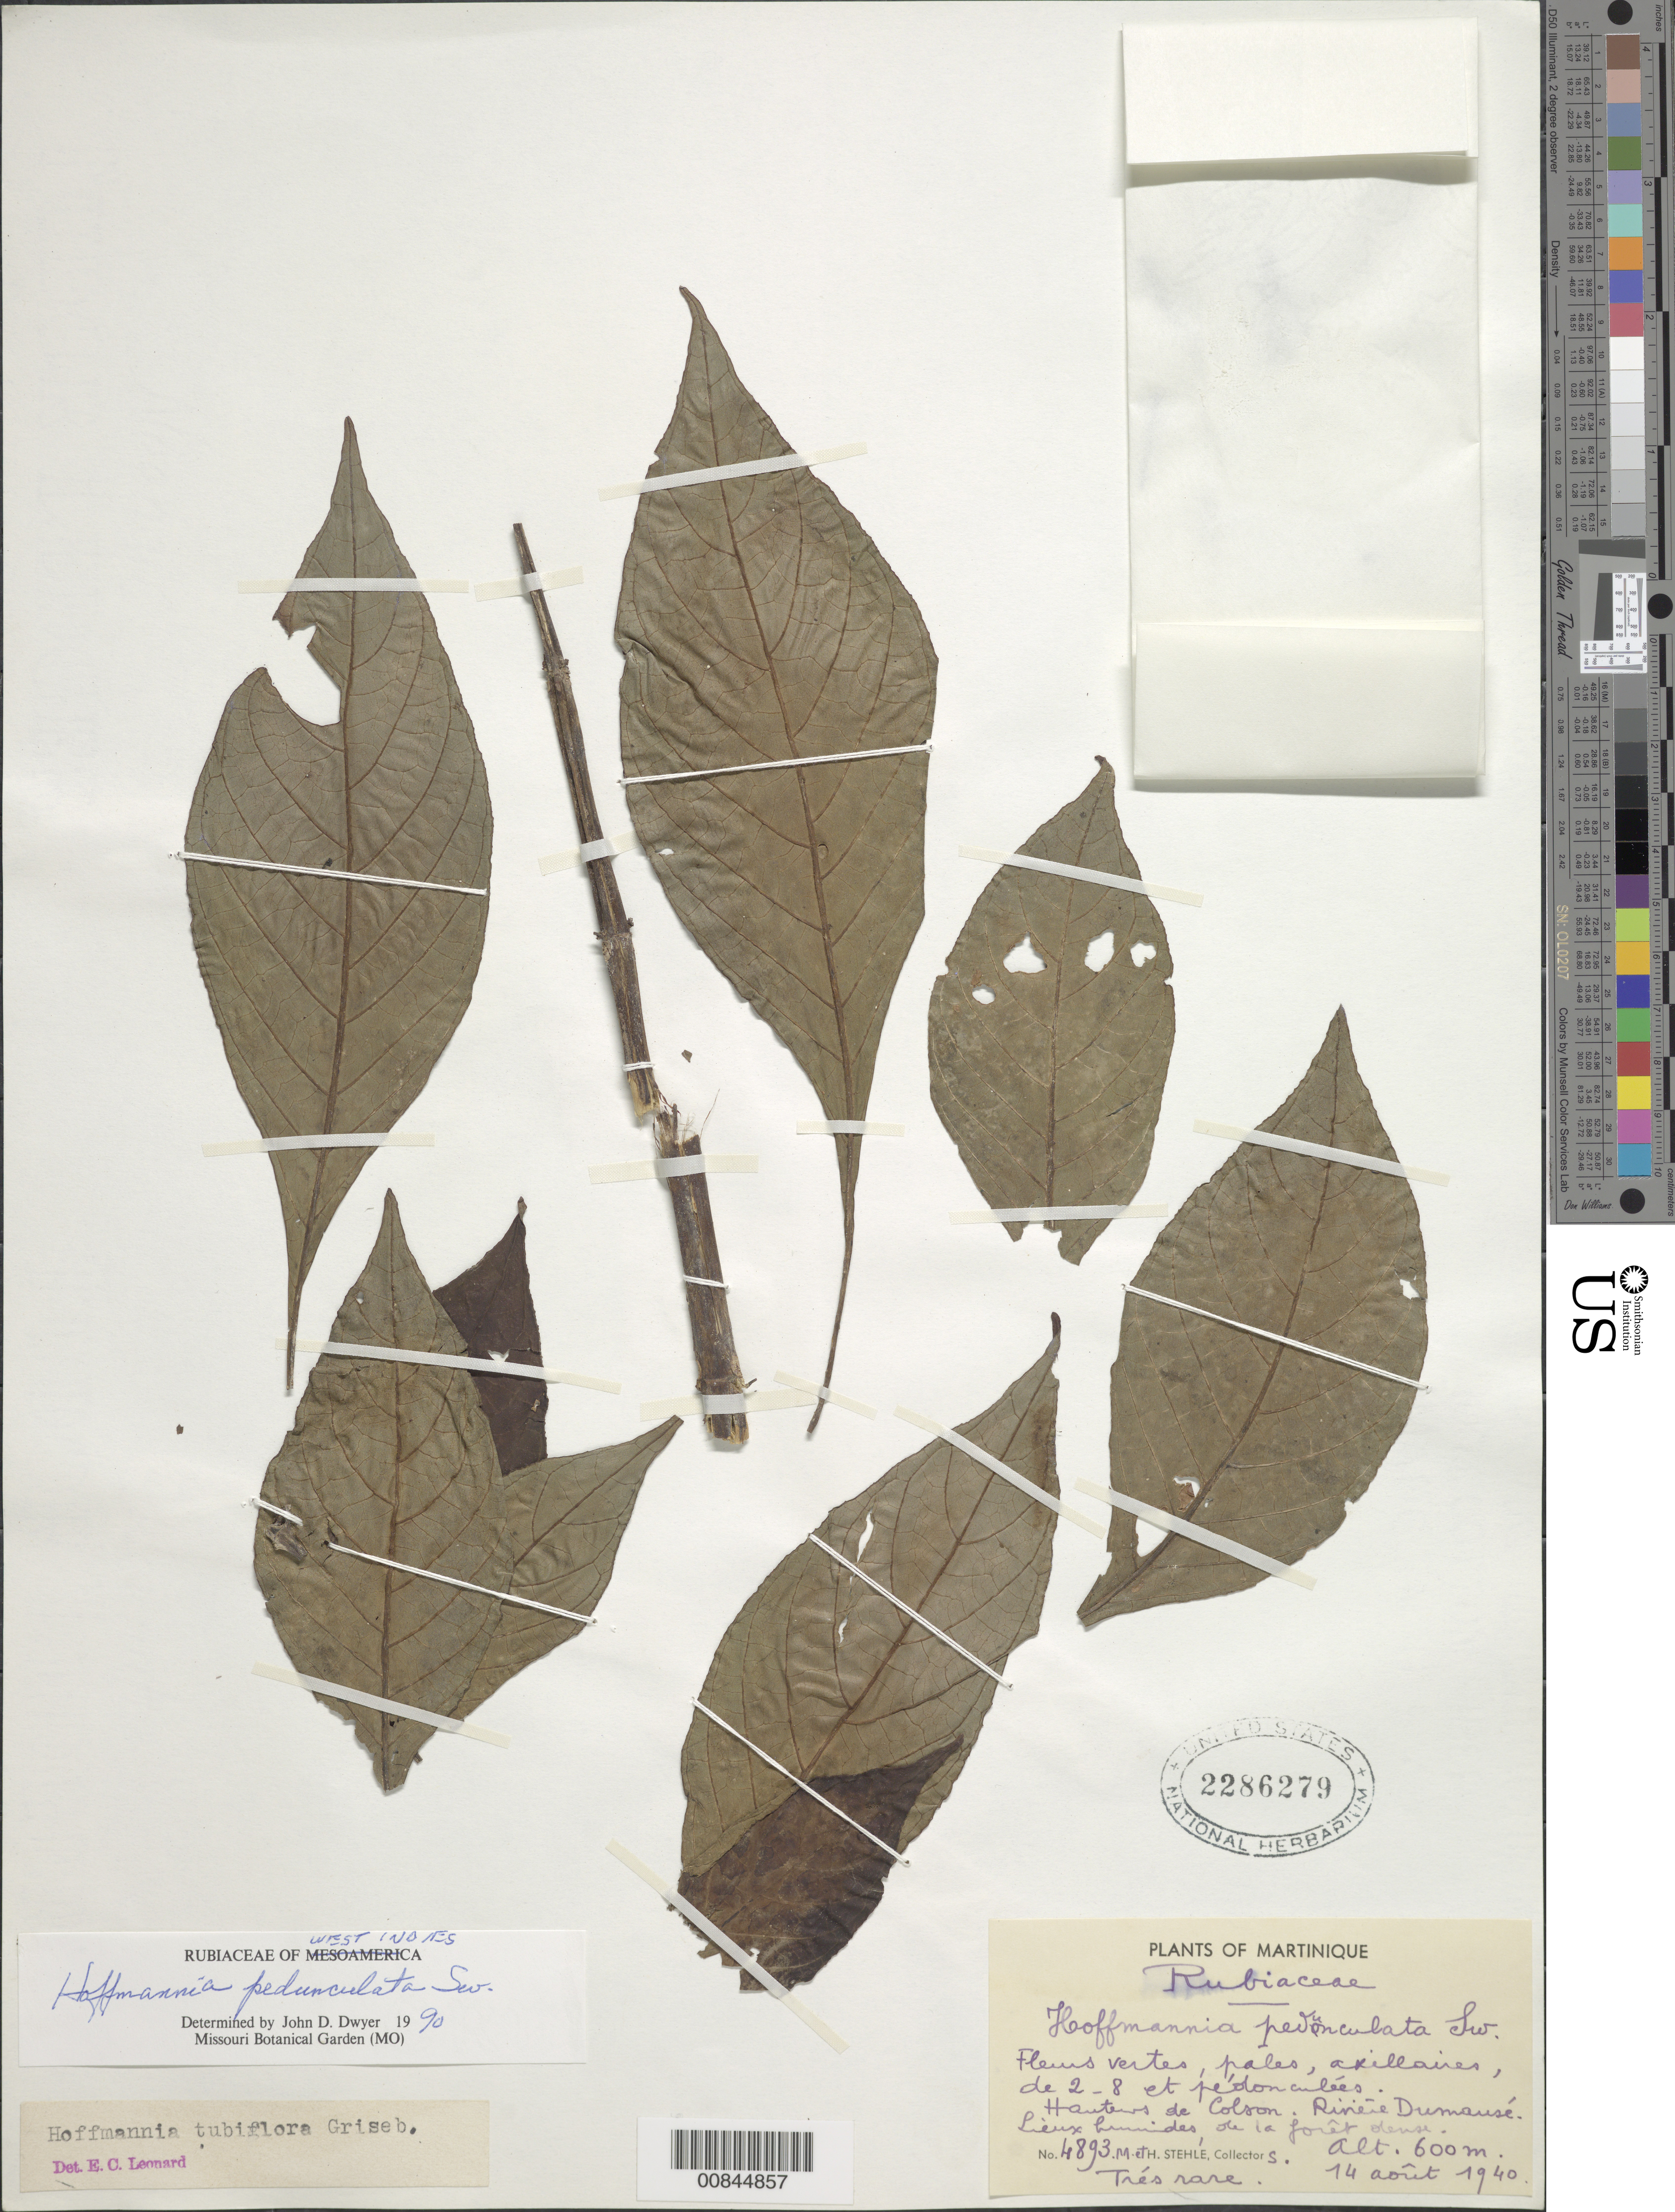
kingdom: Plantae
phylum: Tracheophyta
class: Magnoliopsida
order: Gentianales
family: Rubiaceae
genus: Hoffmannia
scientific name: Hoffmannia pedunculata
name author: Sw.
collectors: H. Stehlé & M. Stehlé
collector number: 4893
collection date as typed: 14 Aug 1940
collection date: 1940-08-14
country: Martinique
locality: Hauteurs de Colson, Riviére Dumausé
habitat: Rainforest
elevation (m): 600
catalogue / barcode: US 2286279